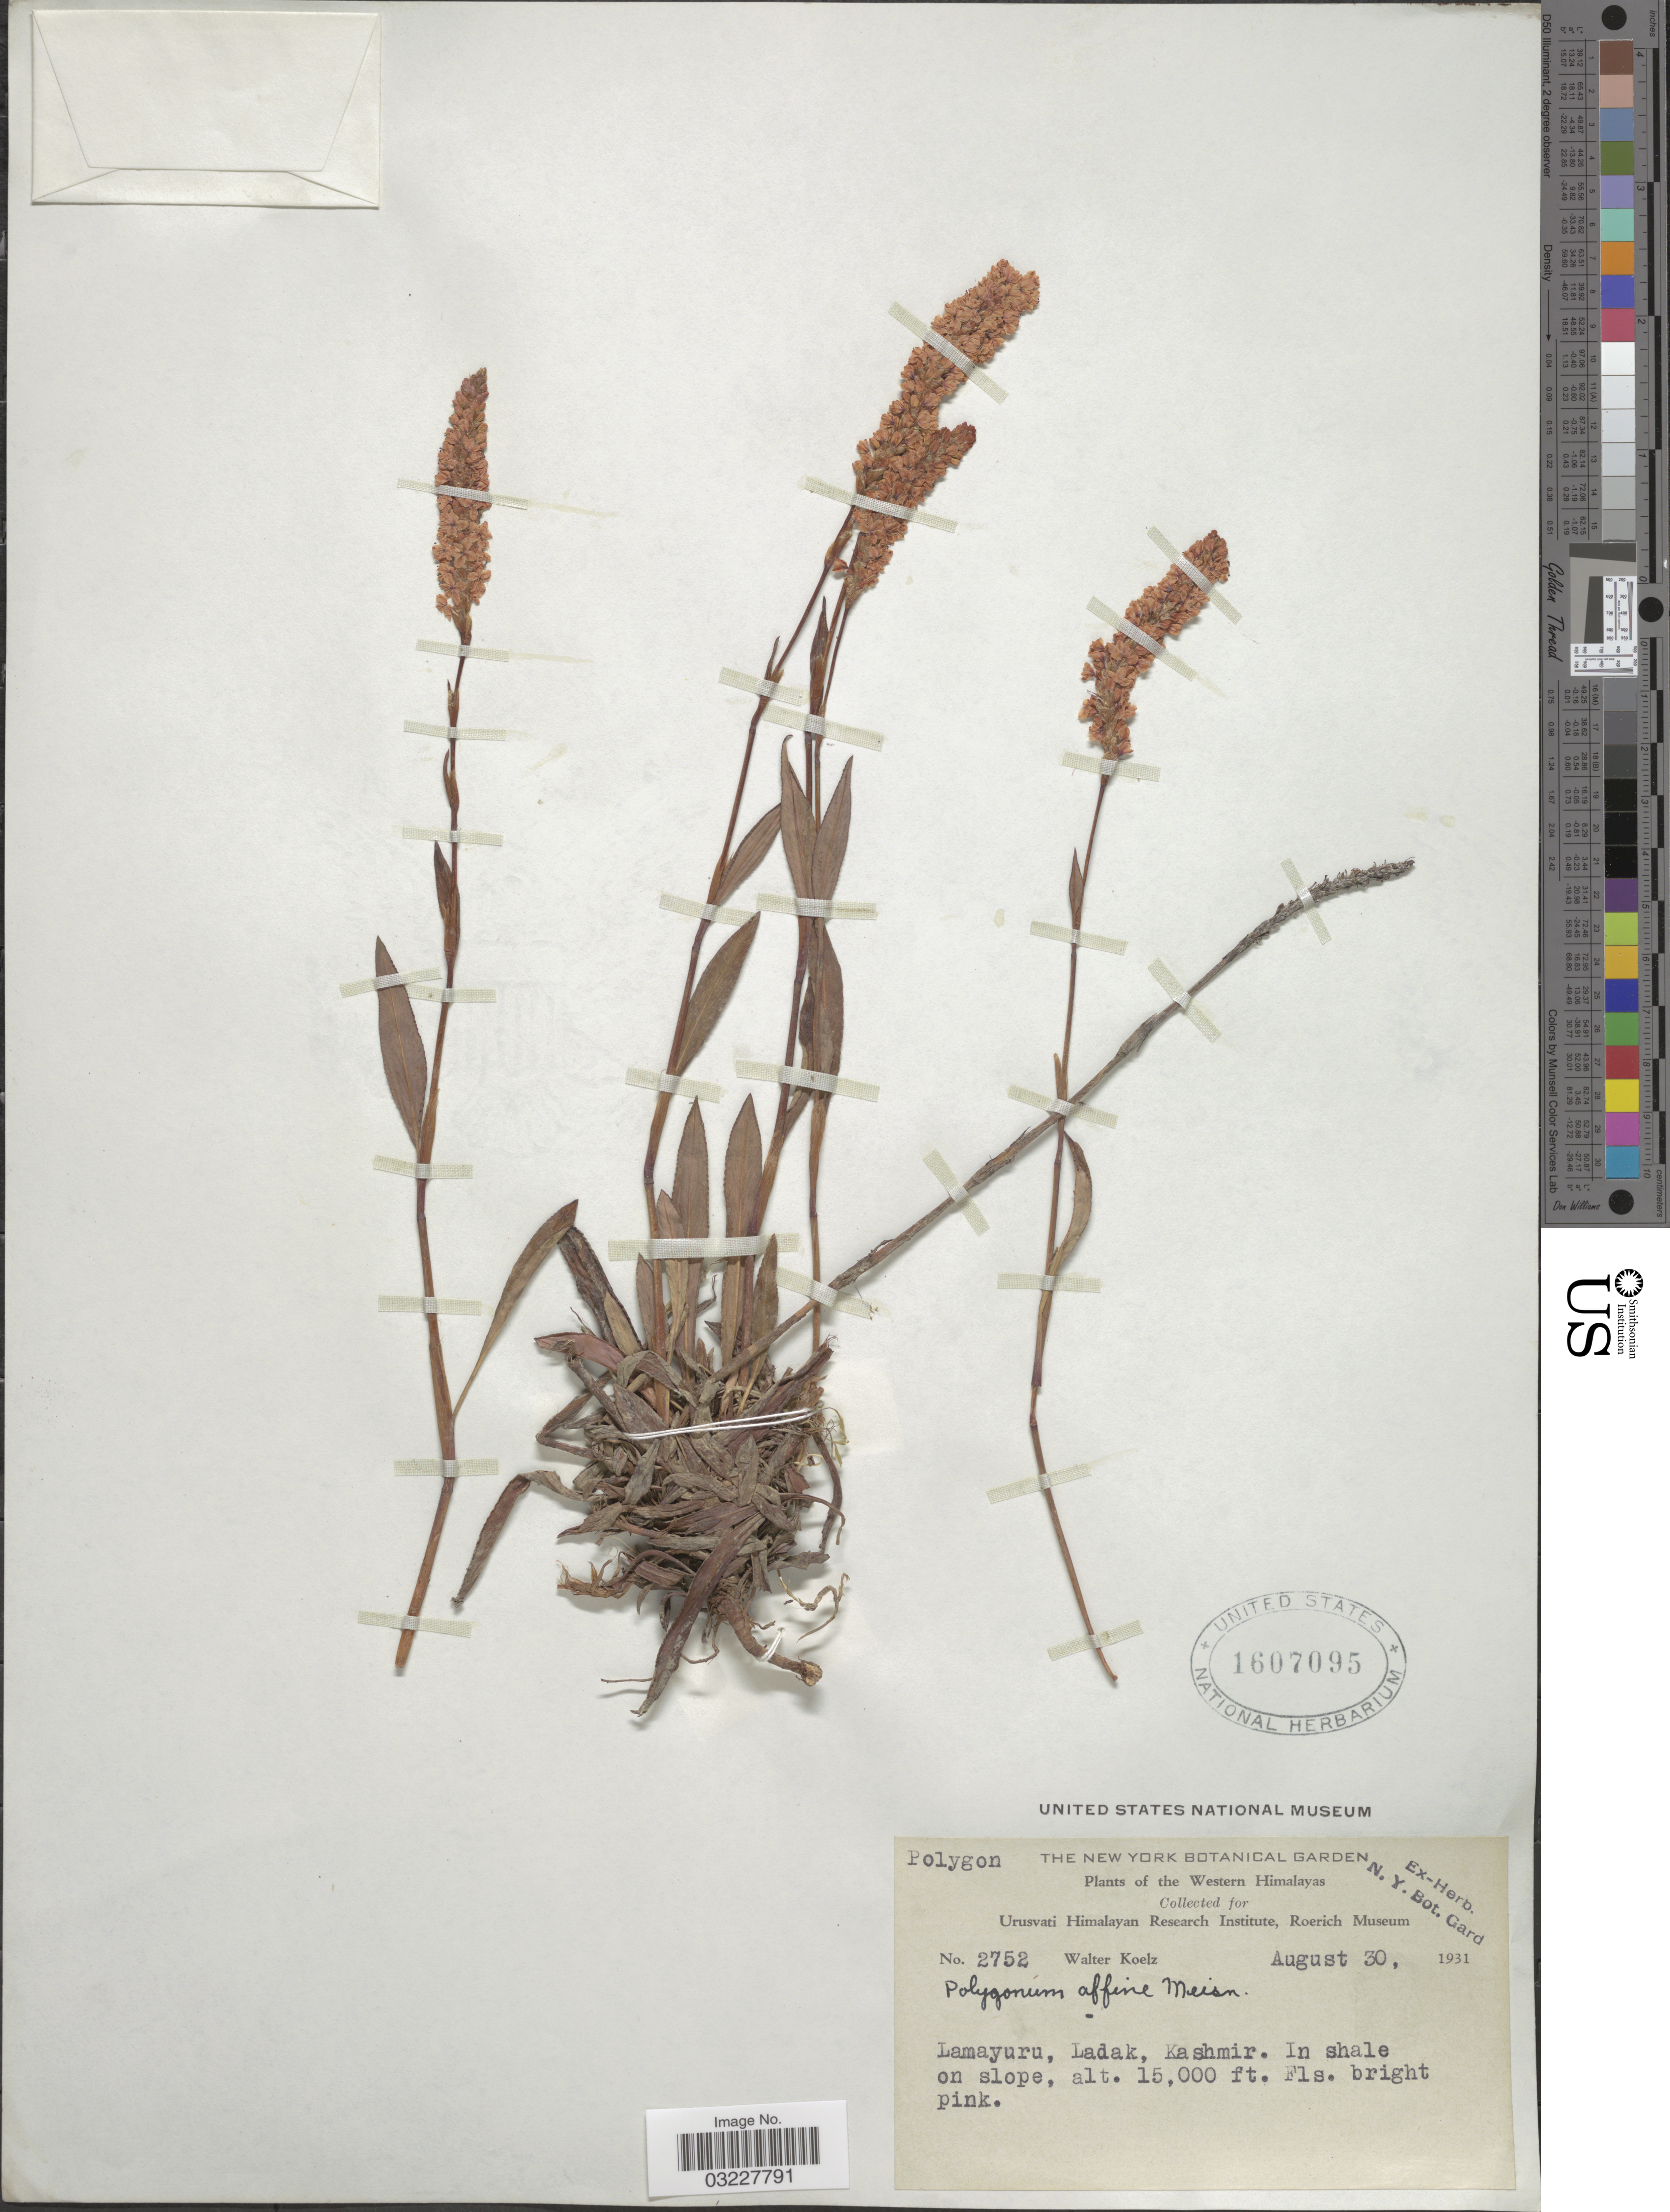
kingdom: Plantae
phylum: Tracheophyta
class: Magnoliopsida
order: Caryophyllales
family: Polygonaceae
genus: Polygonum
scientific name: Polygonum affine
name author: D. Don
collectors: W. N. Koelz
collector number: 2752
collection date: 1931-08-30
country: India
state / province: Ladakh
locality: Western Himalayas. Lamayuru, Ladak, Kashmir.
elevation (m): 4572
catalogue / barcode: US 1607095